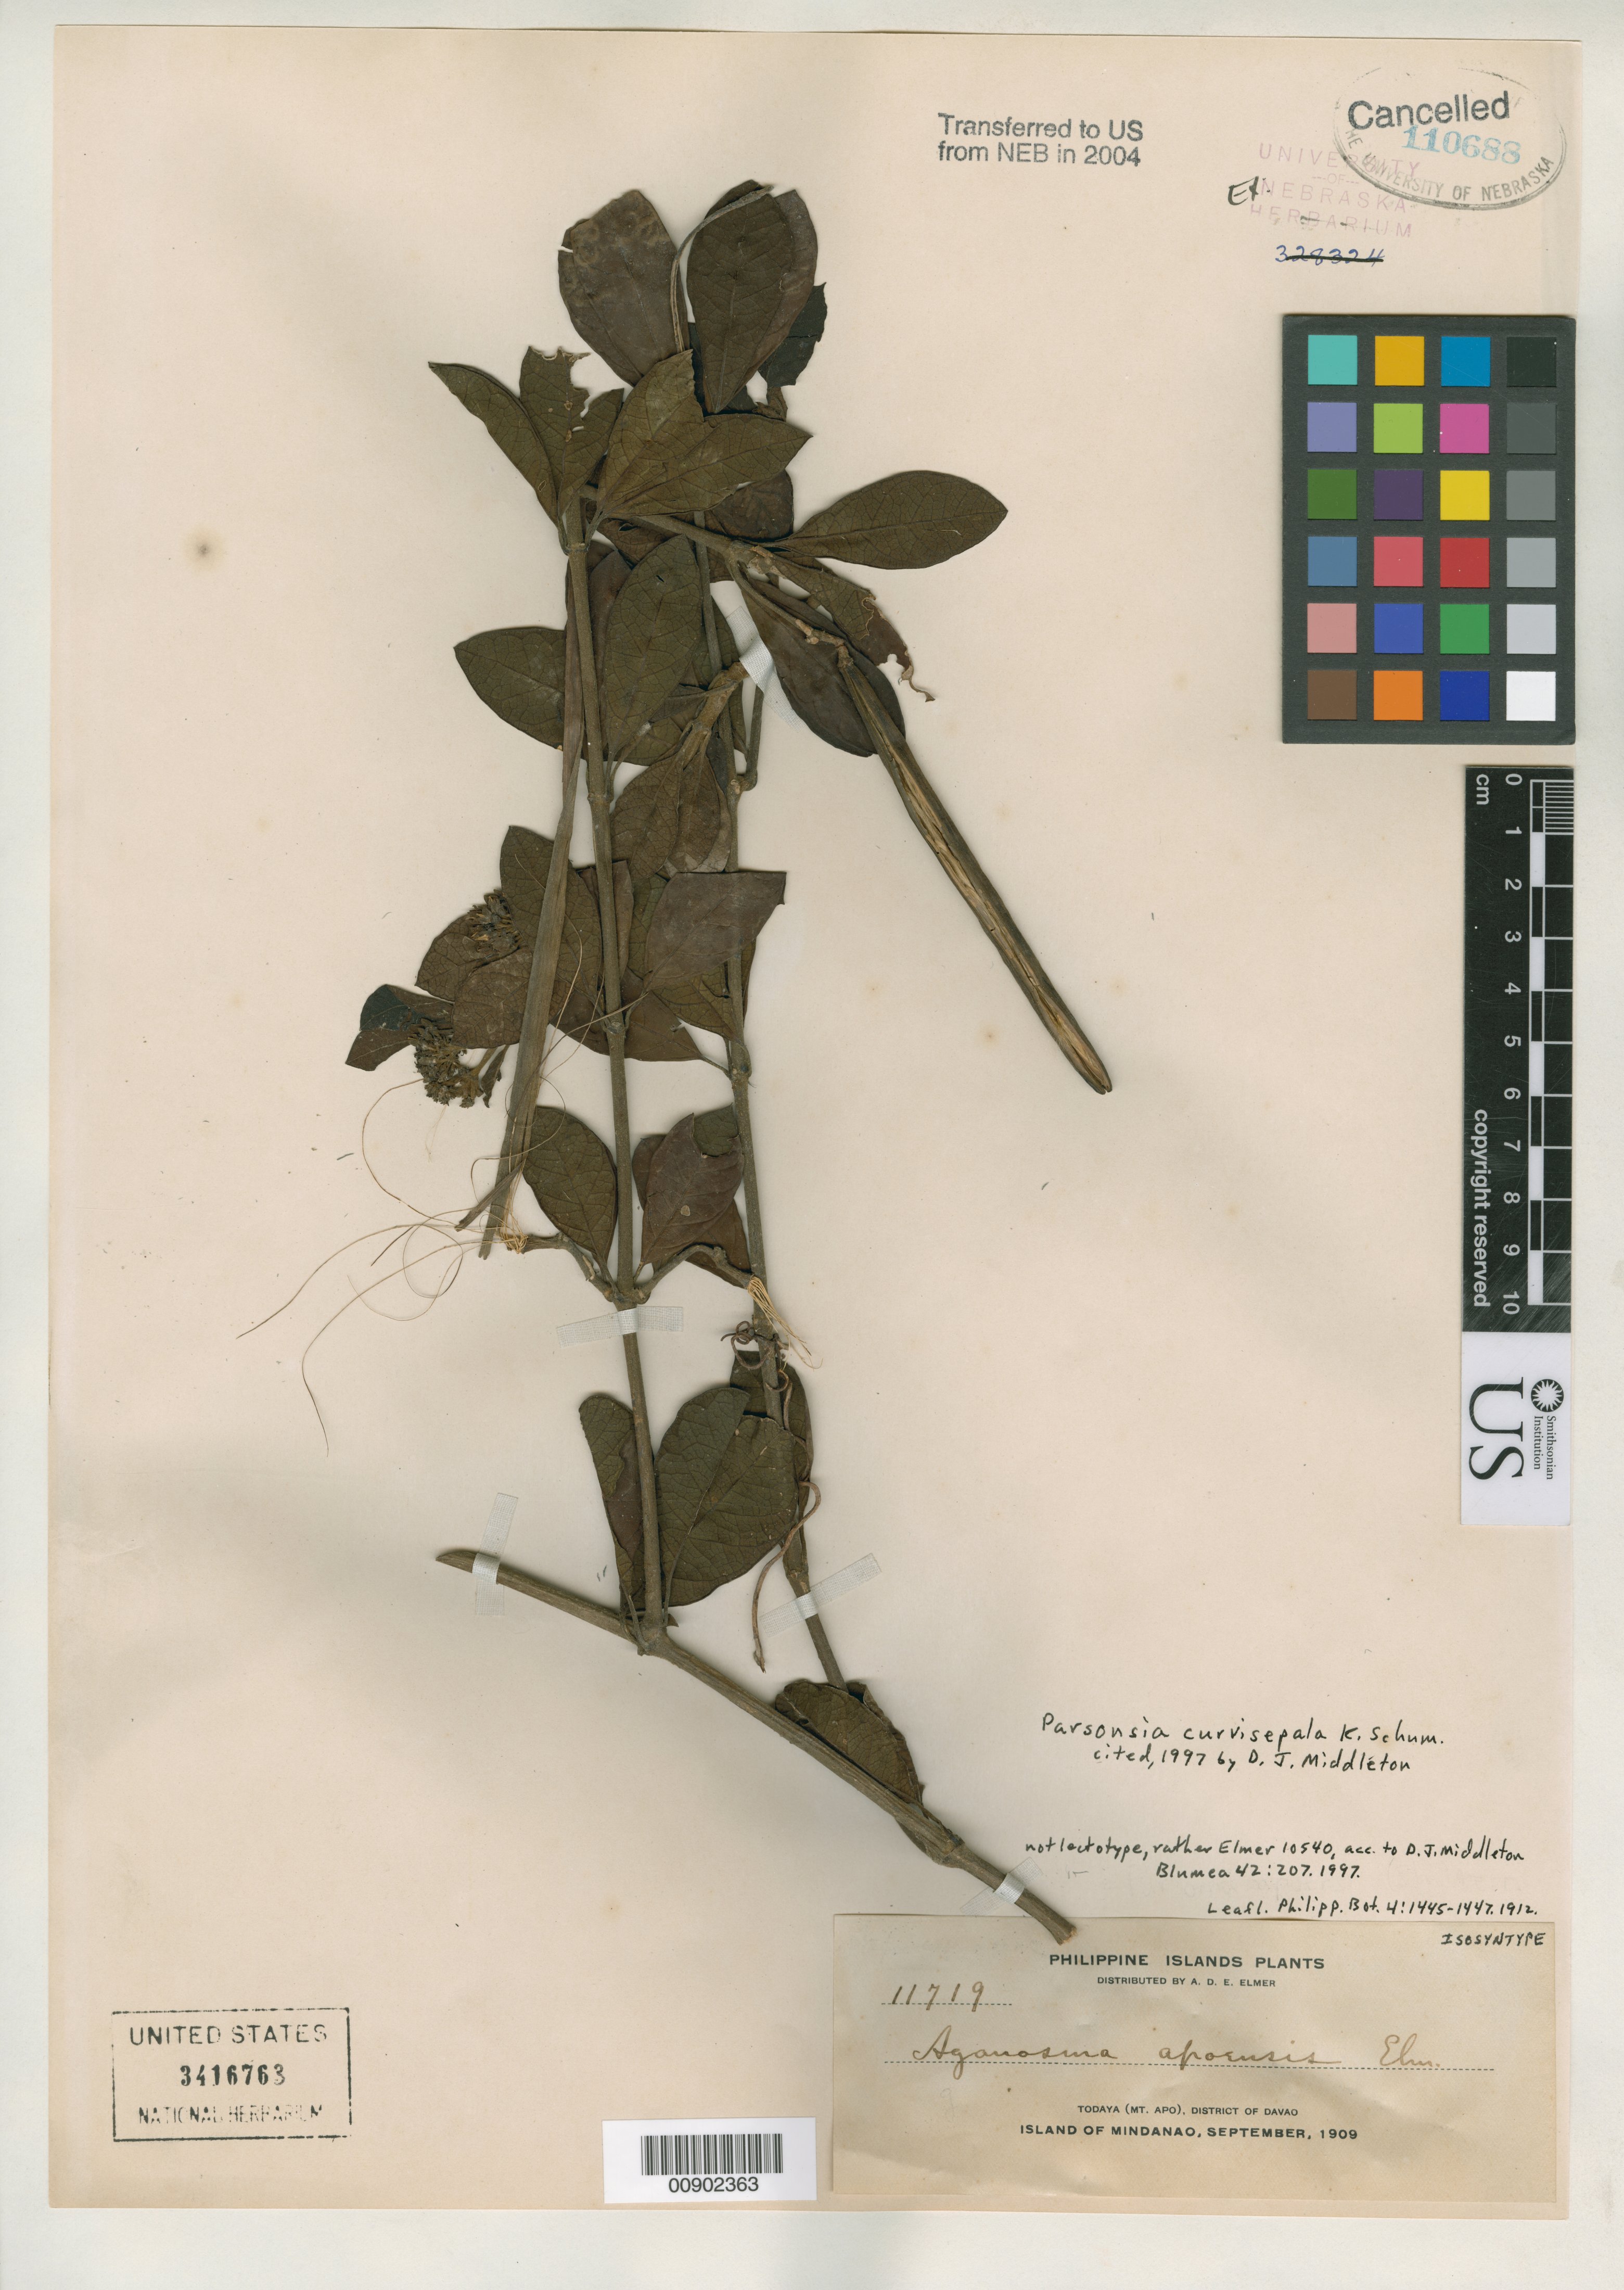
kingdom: Plantae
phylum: Tracheophyta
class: Magnoliopsida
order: Gentianales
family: Apocynaceae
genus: Aganosma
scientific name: Aganosma apoensis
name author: Elmer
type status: Isosyntype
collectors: A. D. E. Elmer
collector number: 11719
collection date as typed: Sep 1909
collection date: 1909-09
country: Philippines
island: Mindanao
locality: Todaya (Mt. Apo), District of Davao.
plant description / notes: Currently accepted name as cited by D.J. Middleton, Blumea 42: 207 (1997).; Lectotype collection is Elmer 10540 (mis-cited in protologue as 12540) as designated by D.J. Middleton, Blumea 42: 207 (1997).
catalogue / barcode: US 3416763